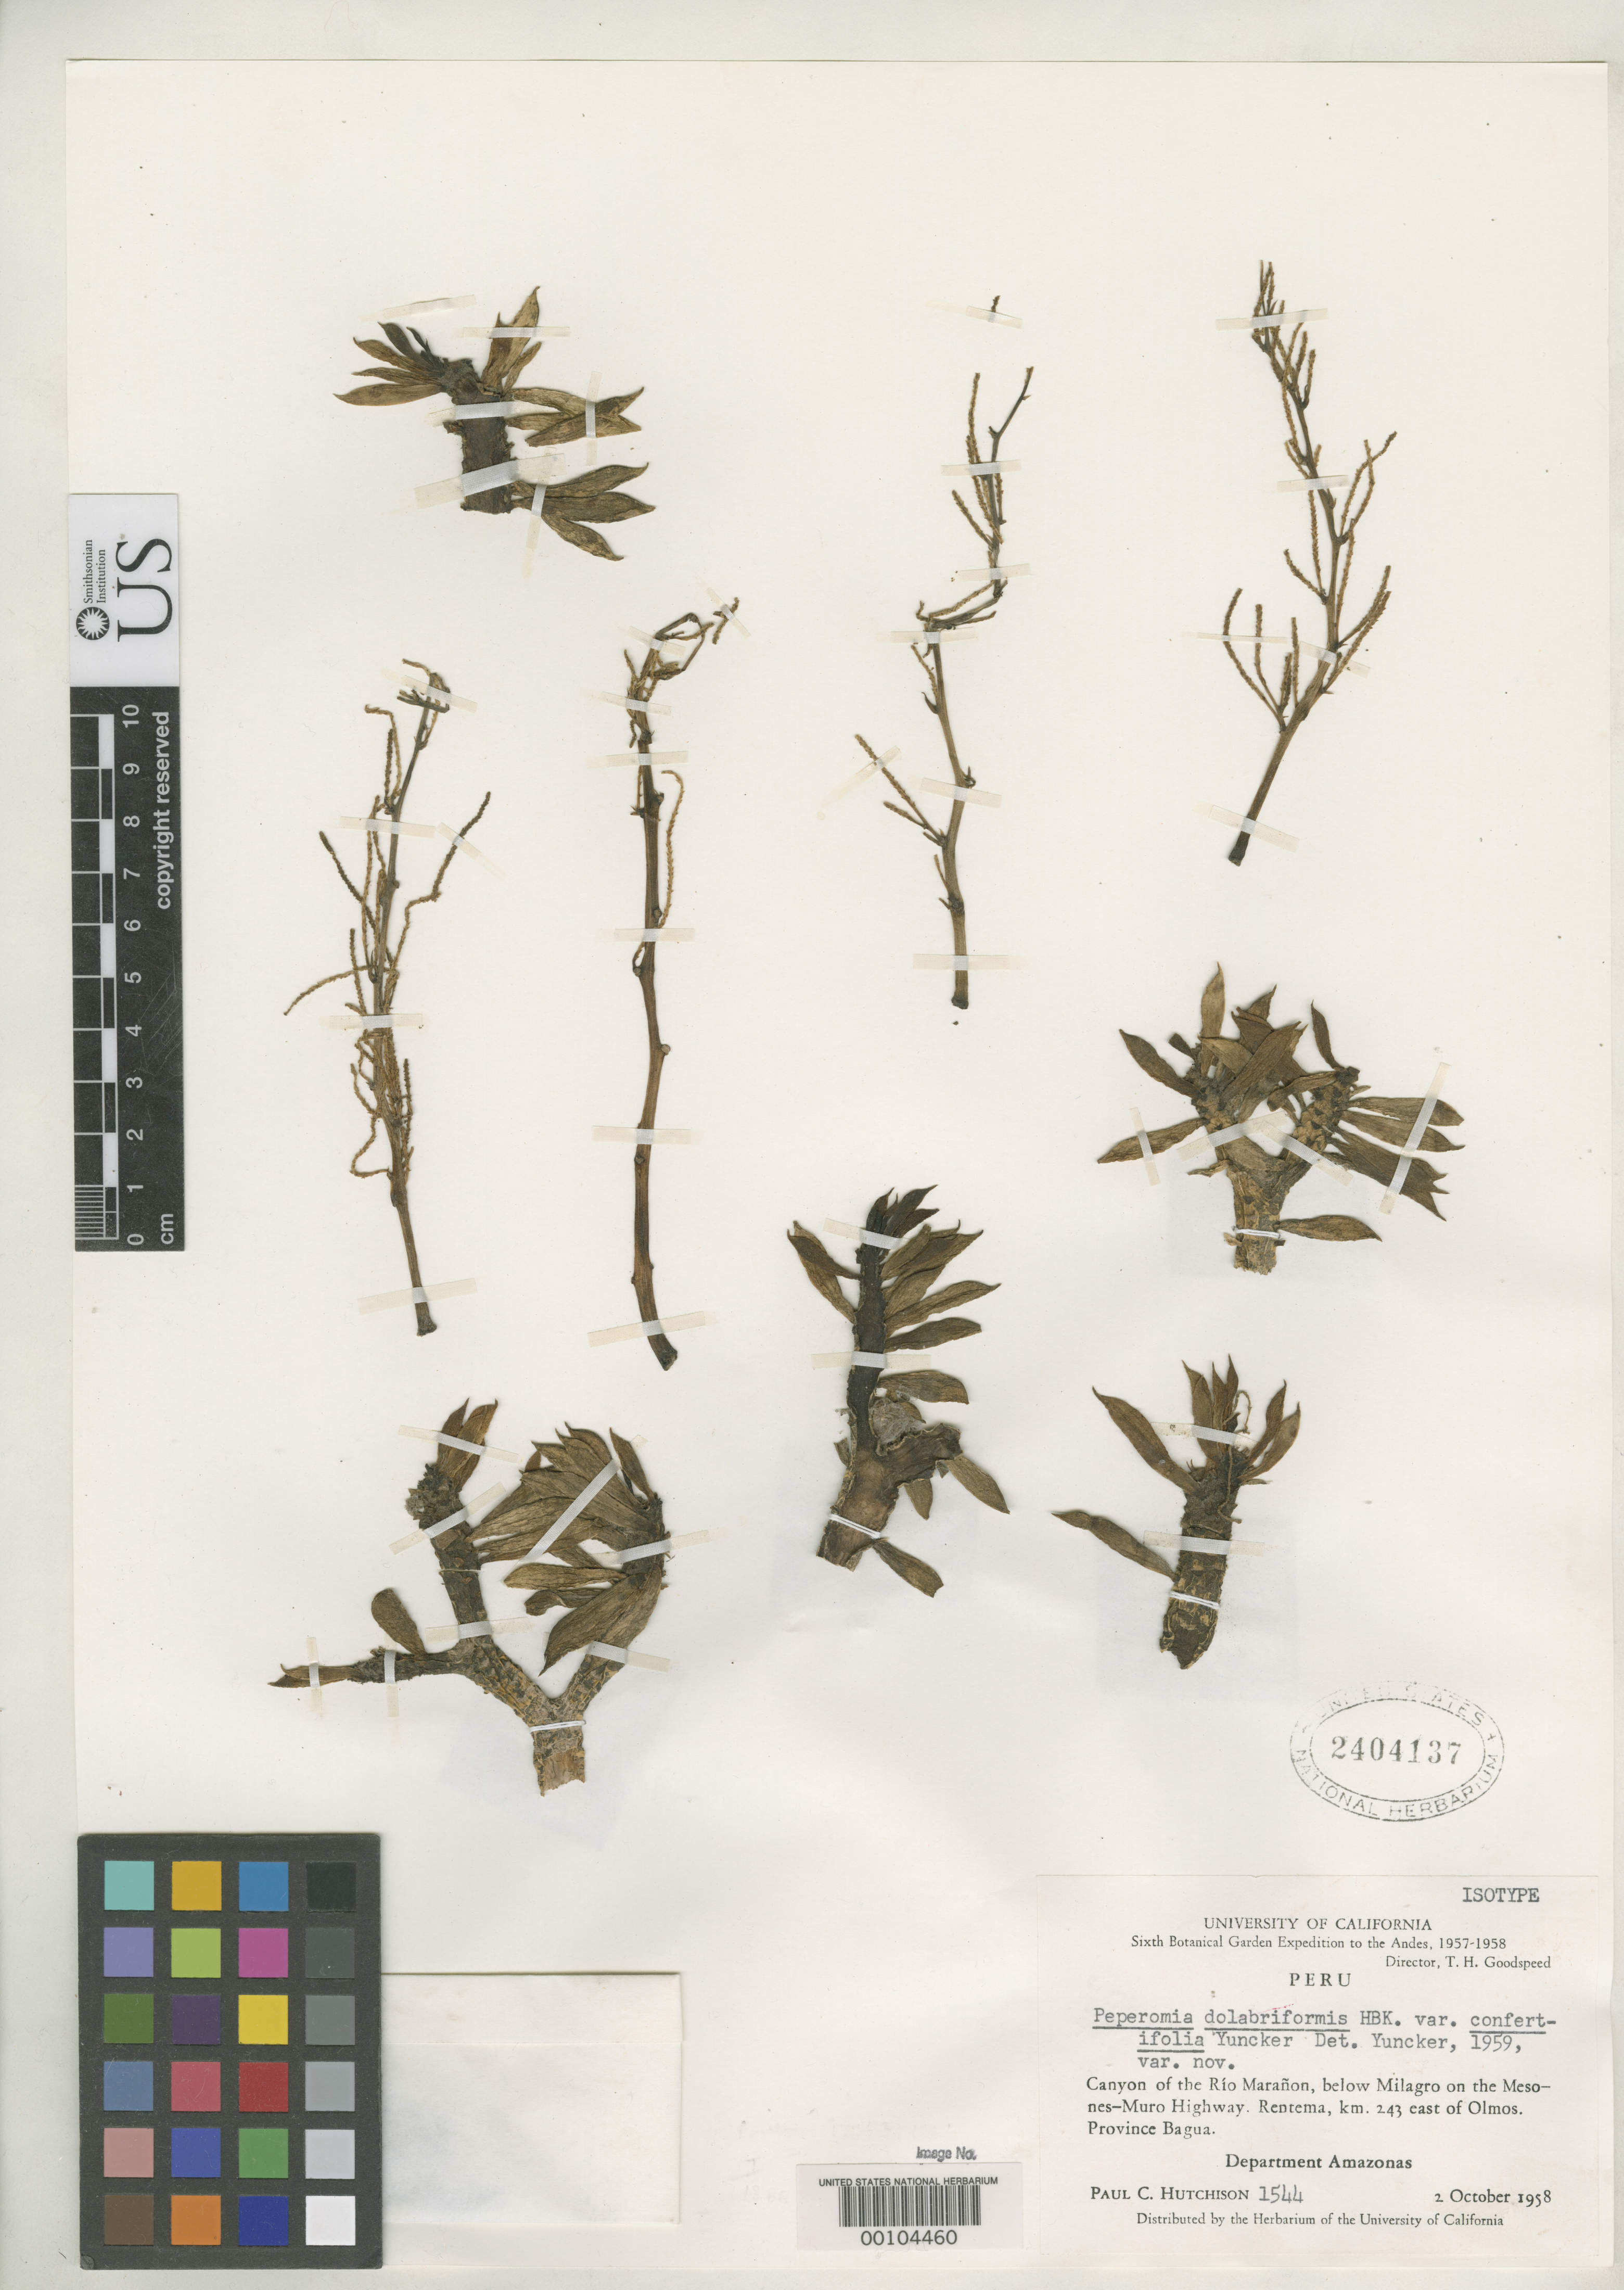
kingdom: Plantae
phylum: Tracheophyta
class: Magnoliopsida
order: Piperales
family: Piperaceae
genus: Peperomia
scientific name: Peperomia dolabriformis var. confertifolia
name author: Yunck.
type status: Isotype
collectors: P. C. Hutchison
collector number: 1544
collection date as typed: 02 Oct 1958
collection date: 1958-10-02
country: Peru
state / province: Amazonas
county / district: Bagua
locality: Rentena [?], E of Olmos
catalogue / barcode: US 2404137